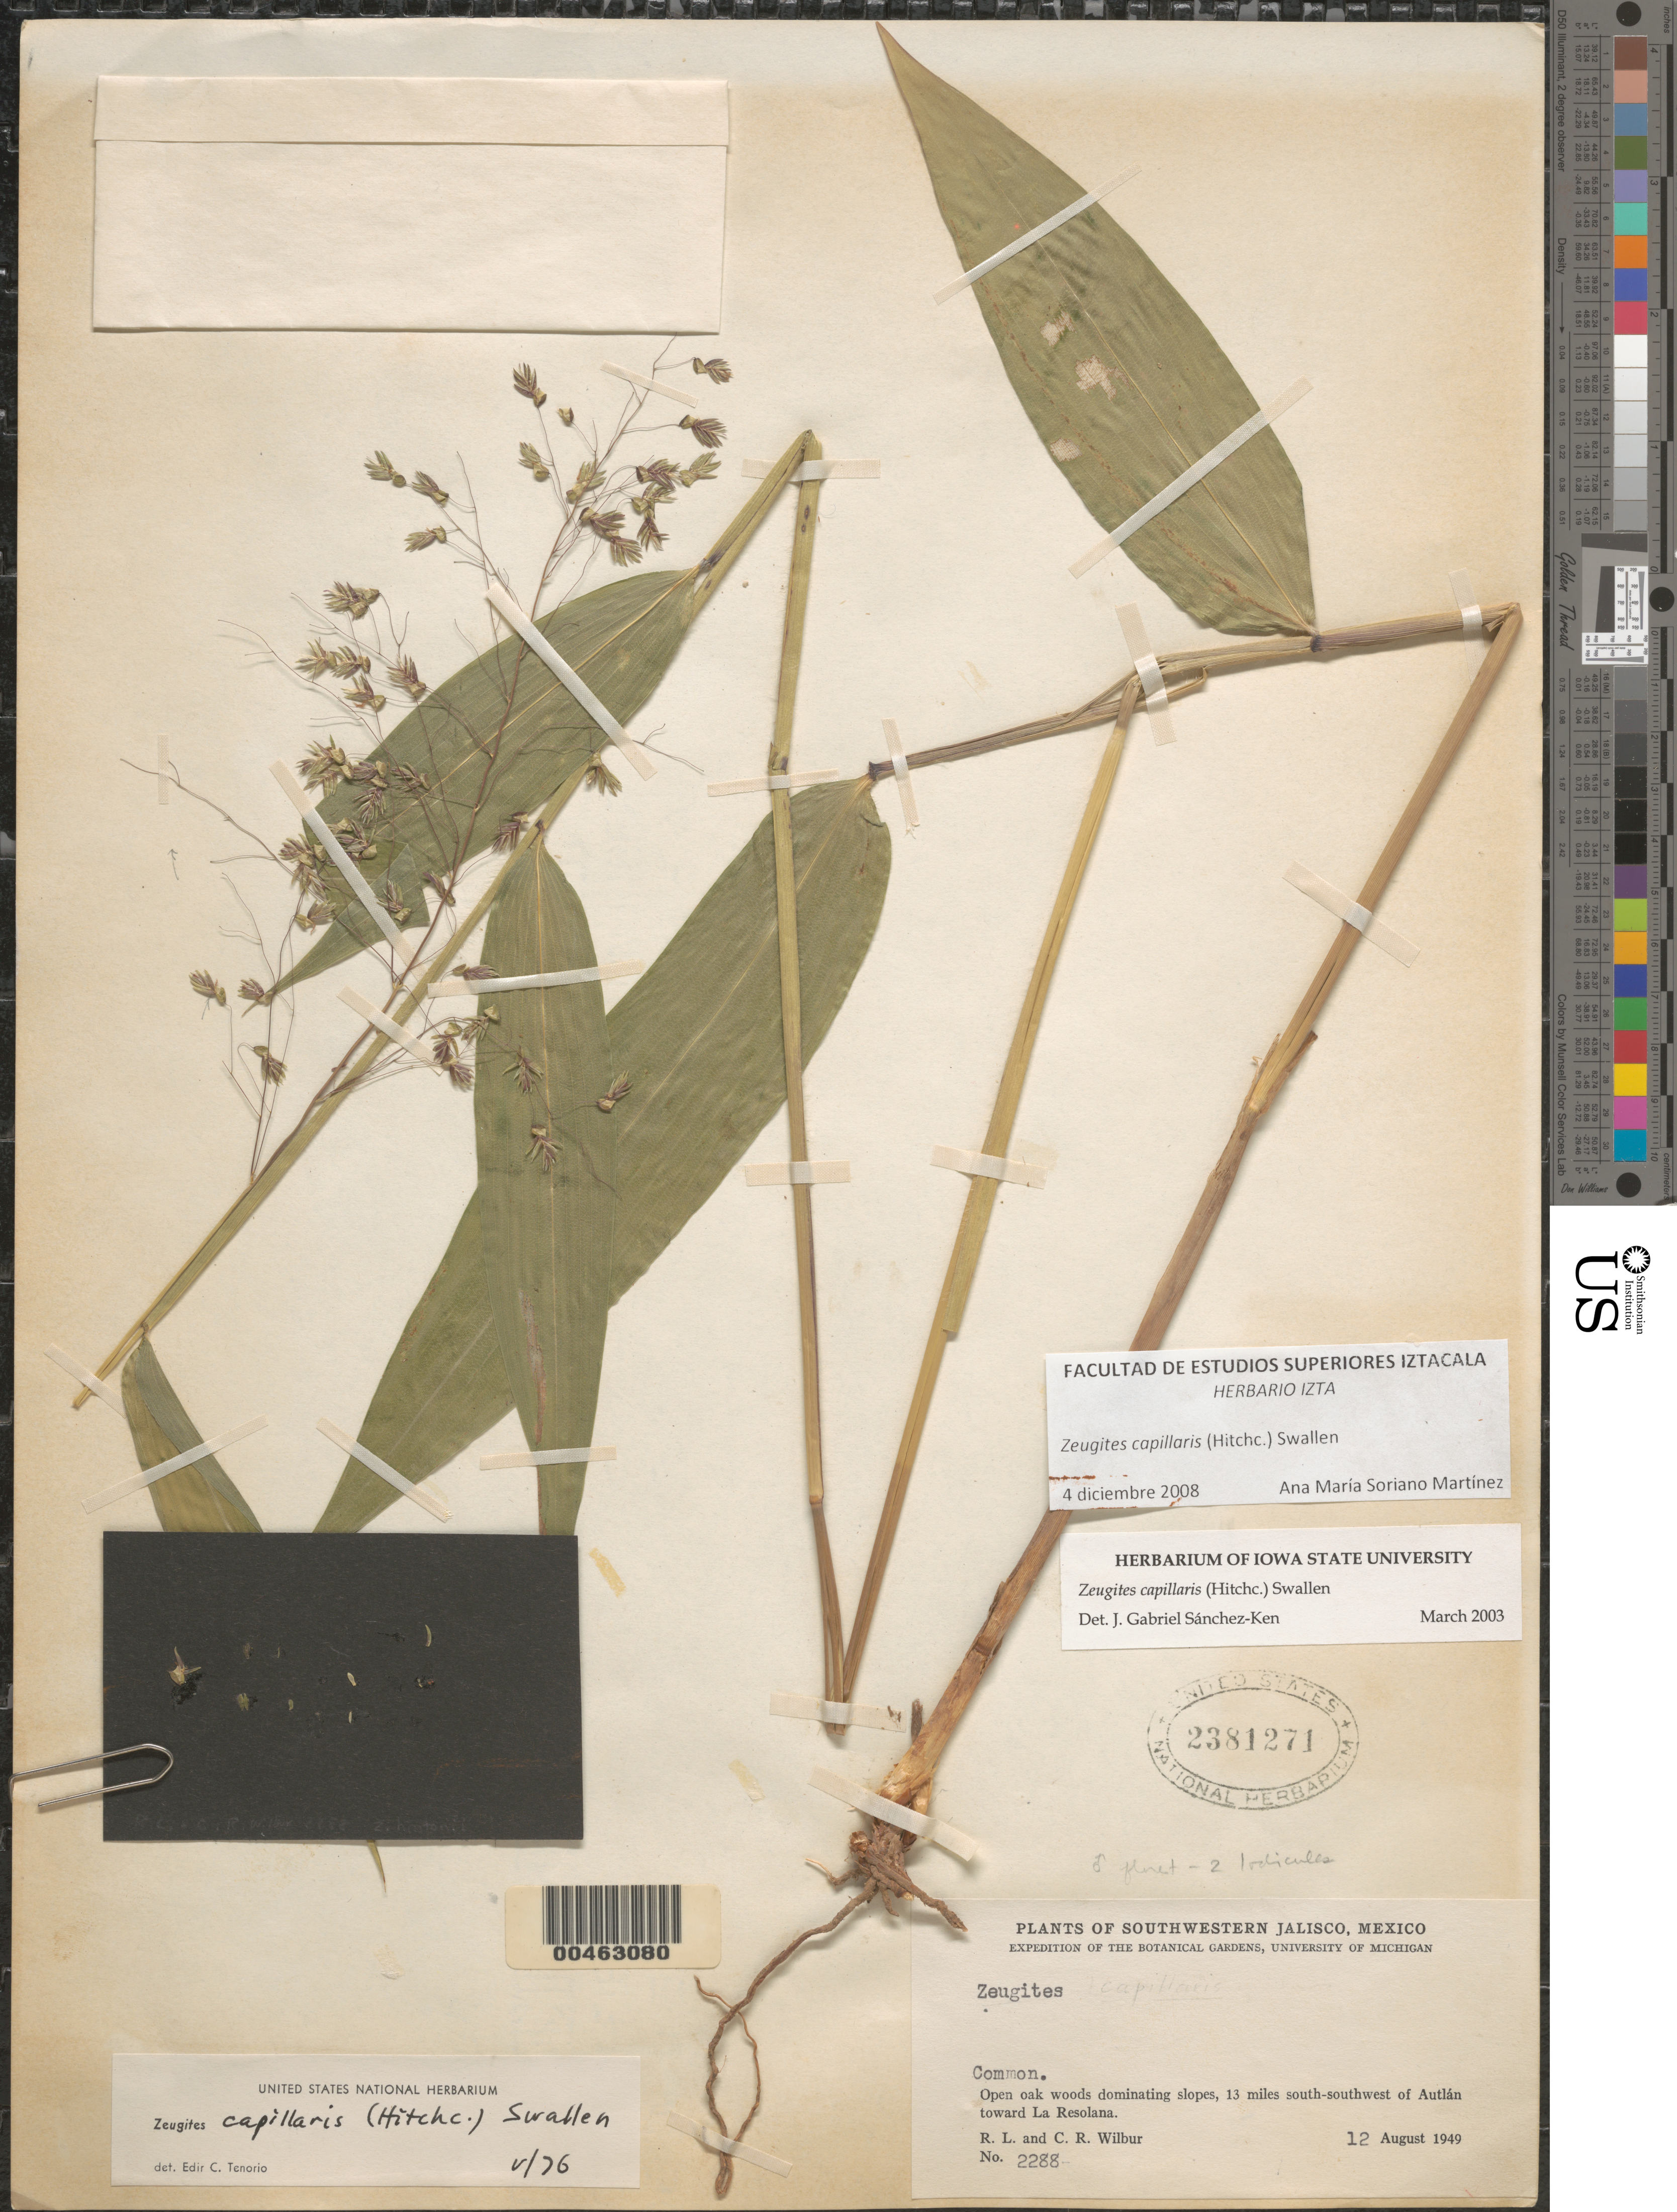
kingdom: Plantae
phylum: Tracheophyta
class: Liliopsida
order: Poales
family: Poaceae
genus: Zeugites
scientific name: Zeugites latifolius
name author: (E. Fourn.) Hemsl.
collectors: R. L. Wilbur & C. Wilbur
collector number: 2288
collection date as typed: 12 Aug 1949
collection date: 1949-08-12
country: Mexico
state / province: Jalisco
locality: SW Jalisco, 13 mi SSW of Autlán toward La Resolana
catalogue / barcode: US 2381271